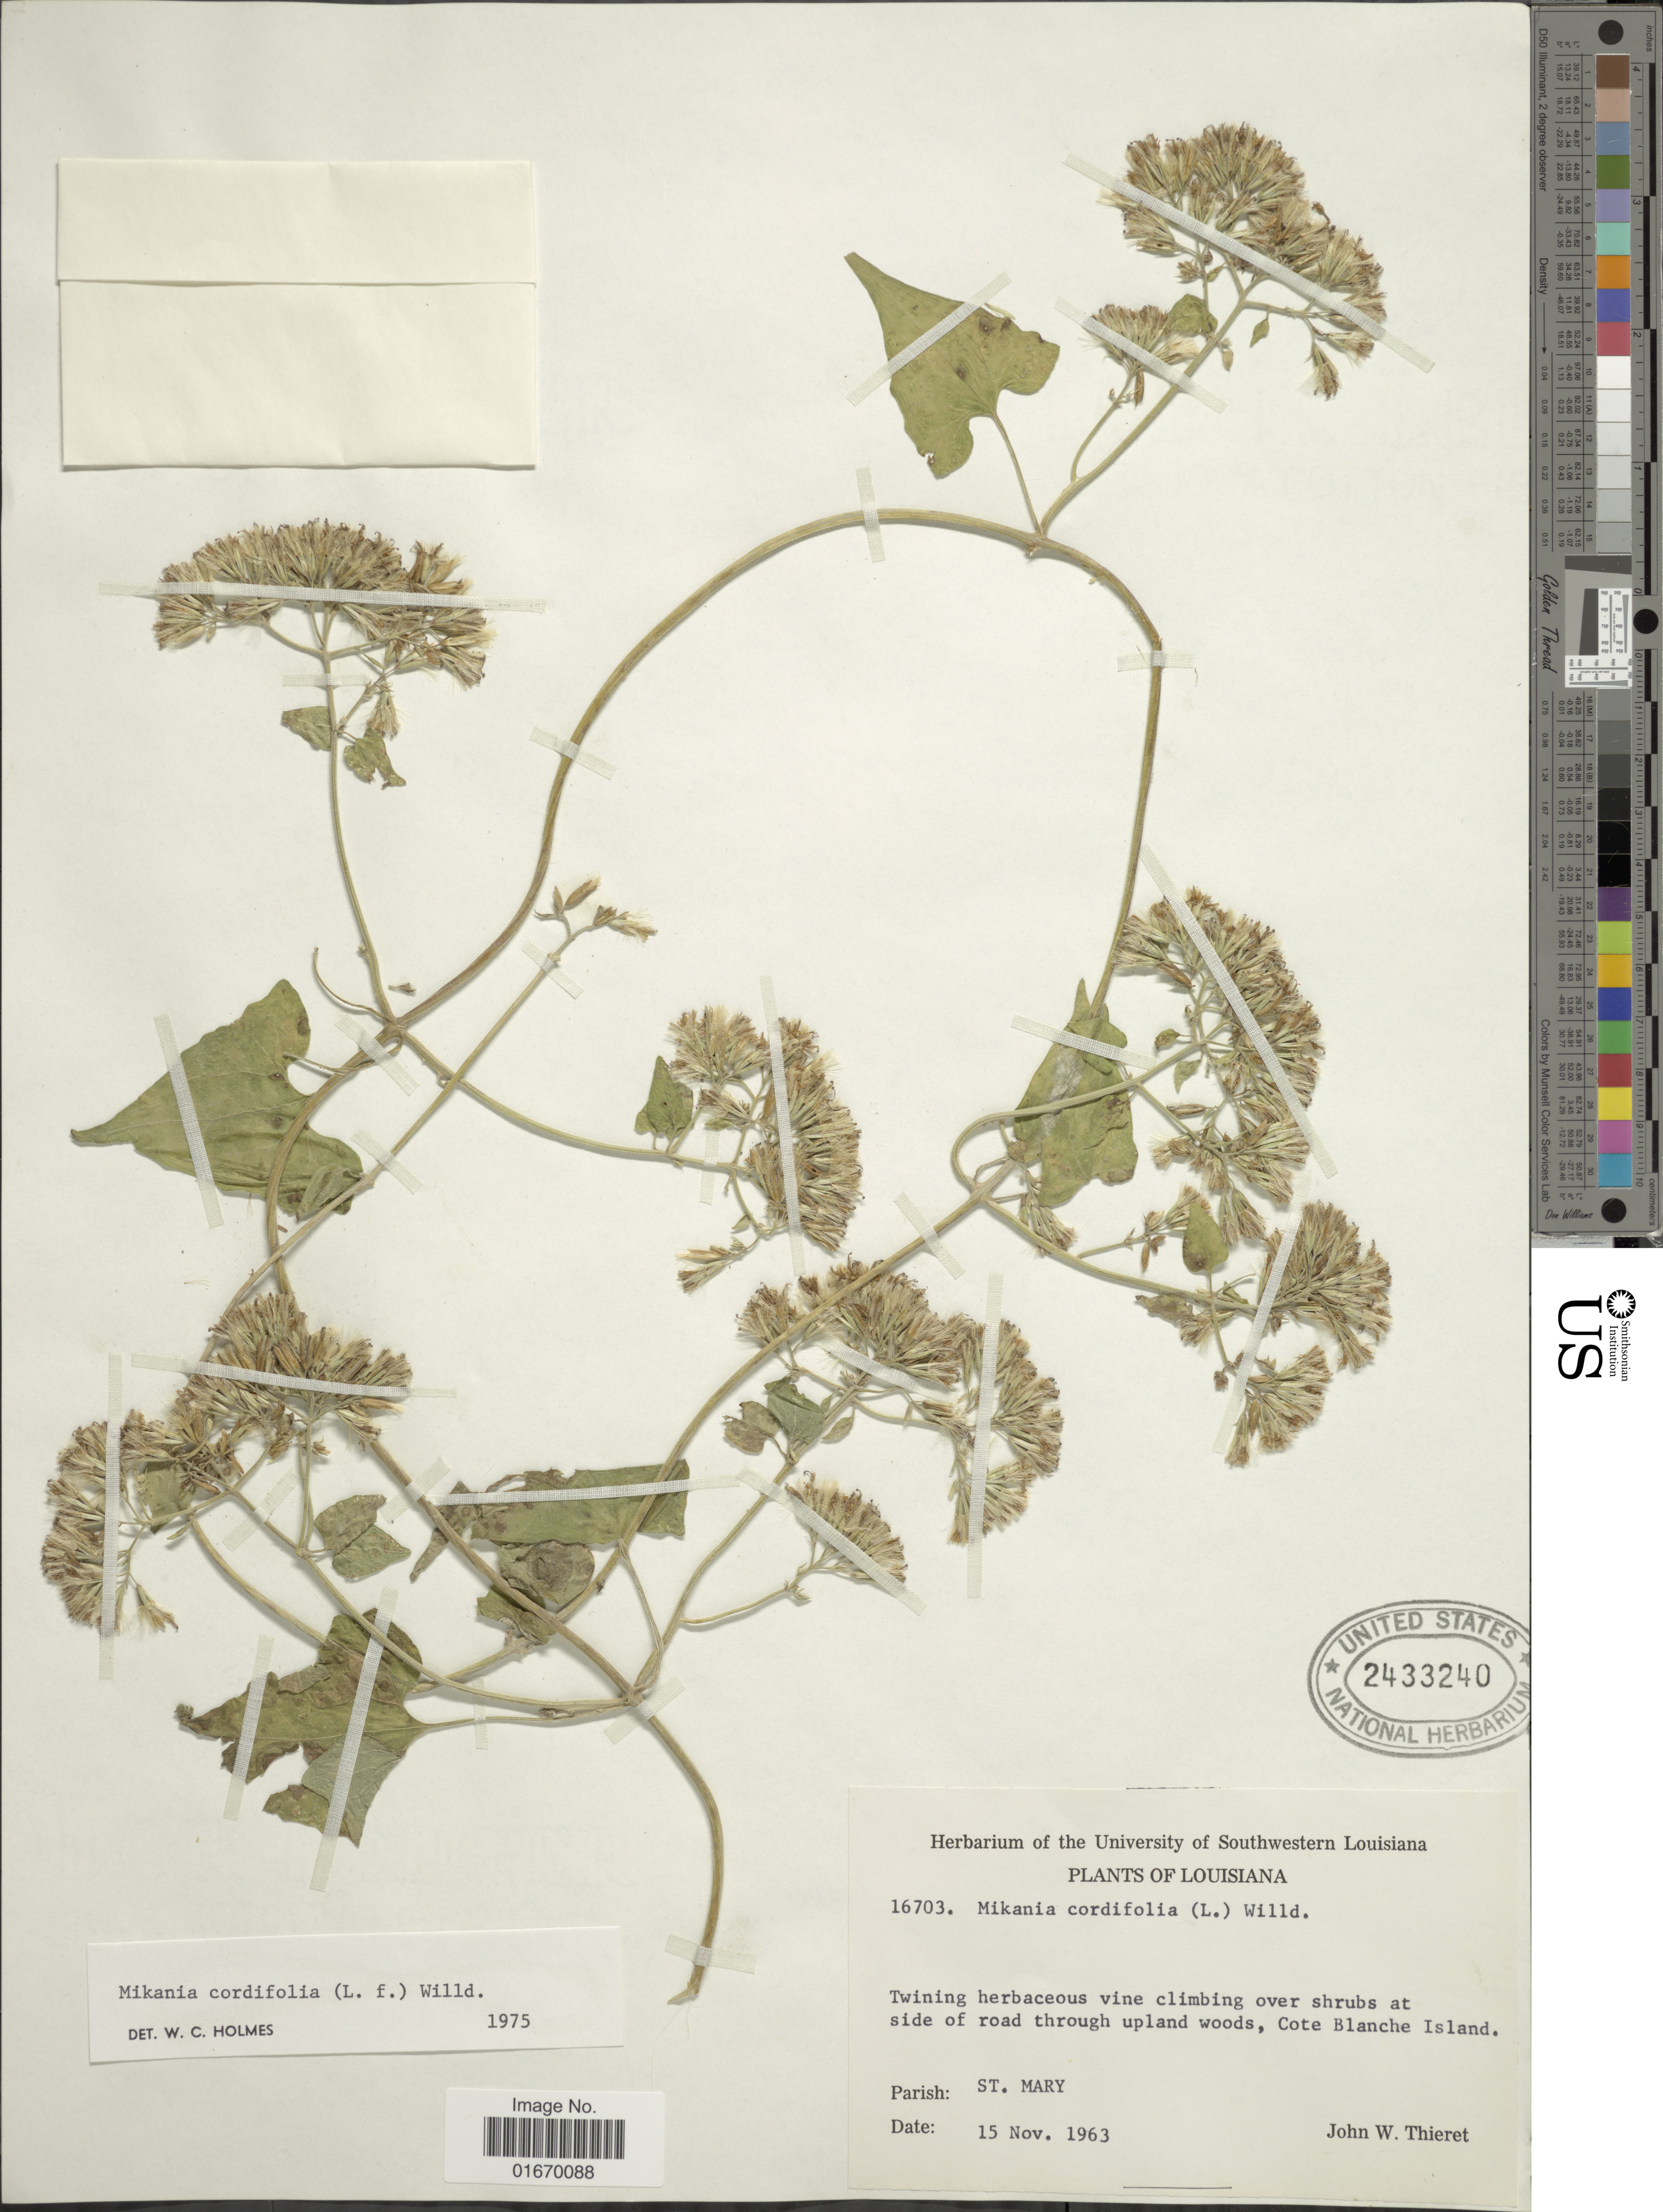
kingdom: Plantae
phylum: Tracheophyta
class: Magnoliopsida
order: Asterales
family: Asteraceae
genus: Mikania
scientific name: Mikania cordifolia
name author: Kunth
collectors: J. W. Thieret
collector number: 16703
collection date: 1963-11-15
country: United States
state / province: Louisiana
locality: Side of road through upland woods, Cote Blanche Island, Parish St. Mary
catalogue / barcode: US 2433240